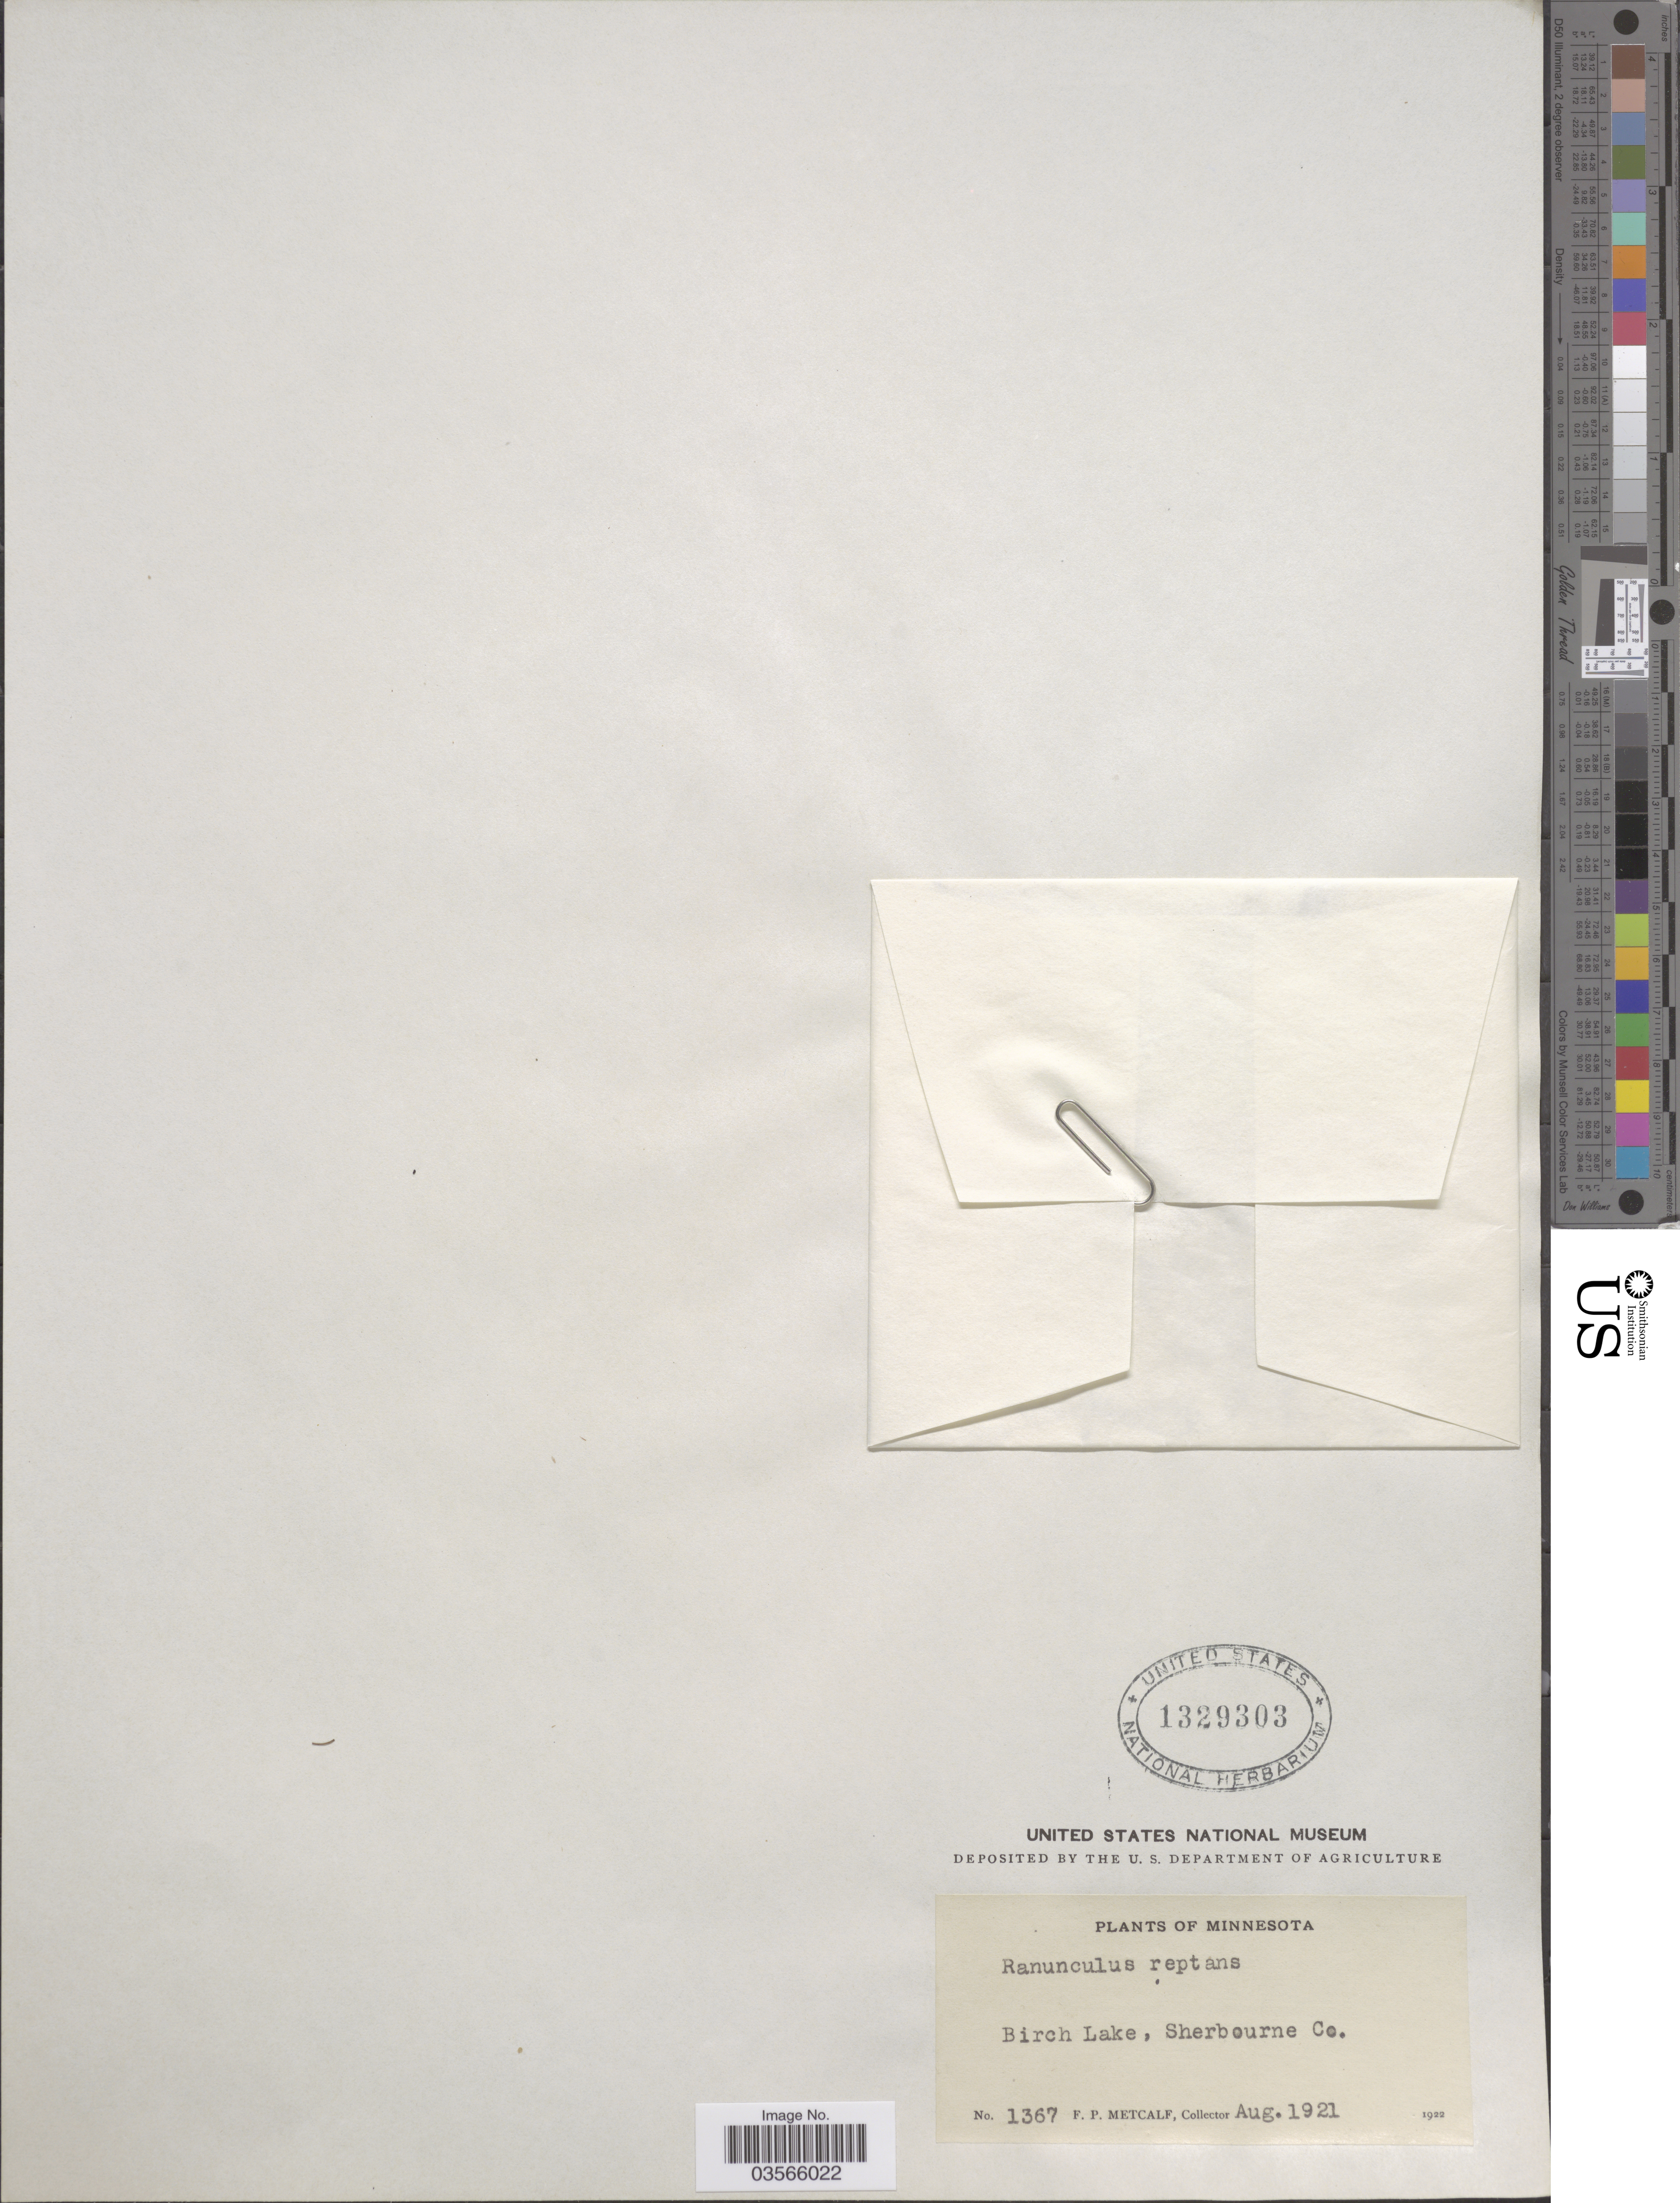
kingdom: Plantae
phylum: Tracheophyta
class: Magnoliopsida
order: Ranunculales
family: Ranunculaceae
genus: Ranunculus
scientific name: Ranunculus flammula var. filiformis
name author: (Michx.) Hook.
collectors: F. Metcalf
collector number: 1367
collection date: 1921-08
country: United States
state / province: Minnesota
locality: Birch Lake, Sherbourne Co.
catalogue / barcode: US 1329303